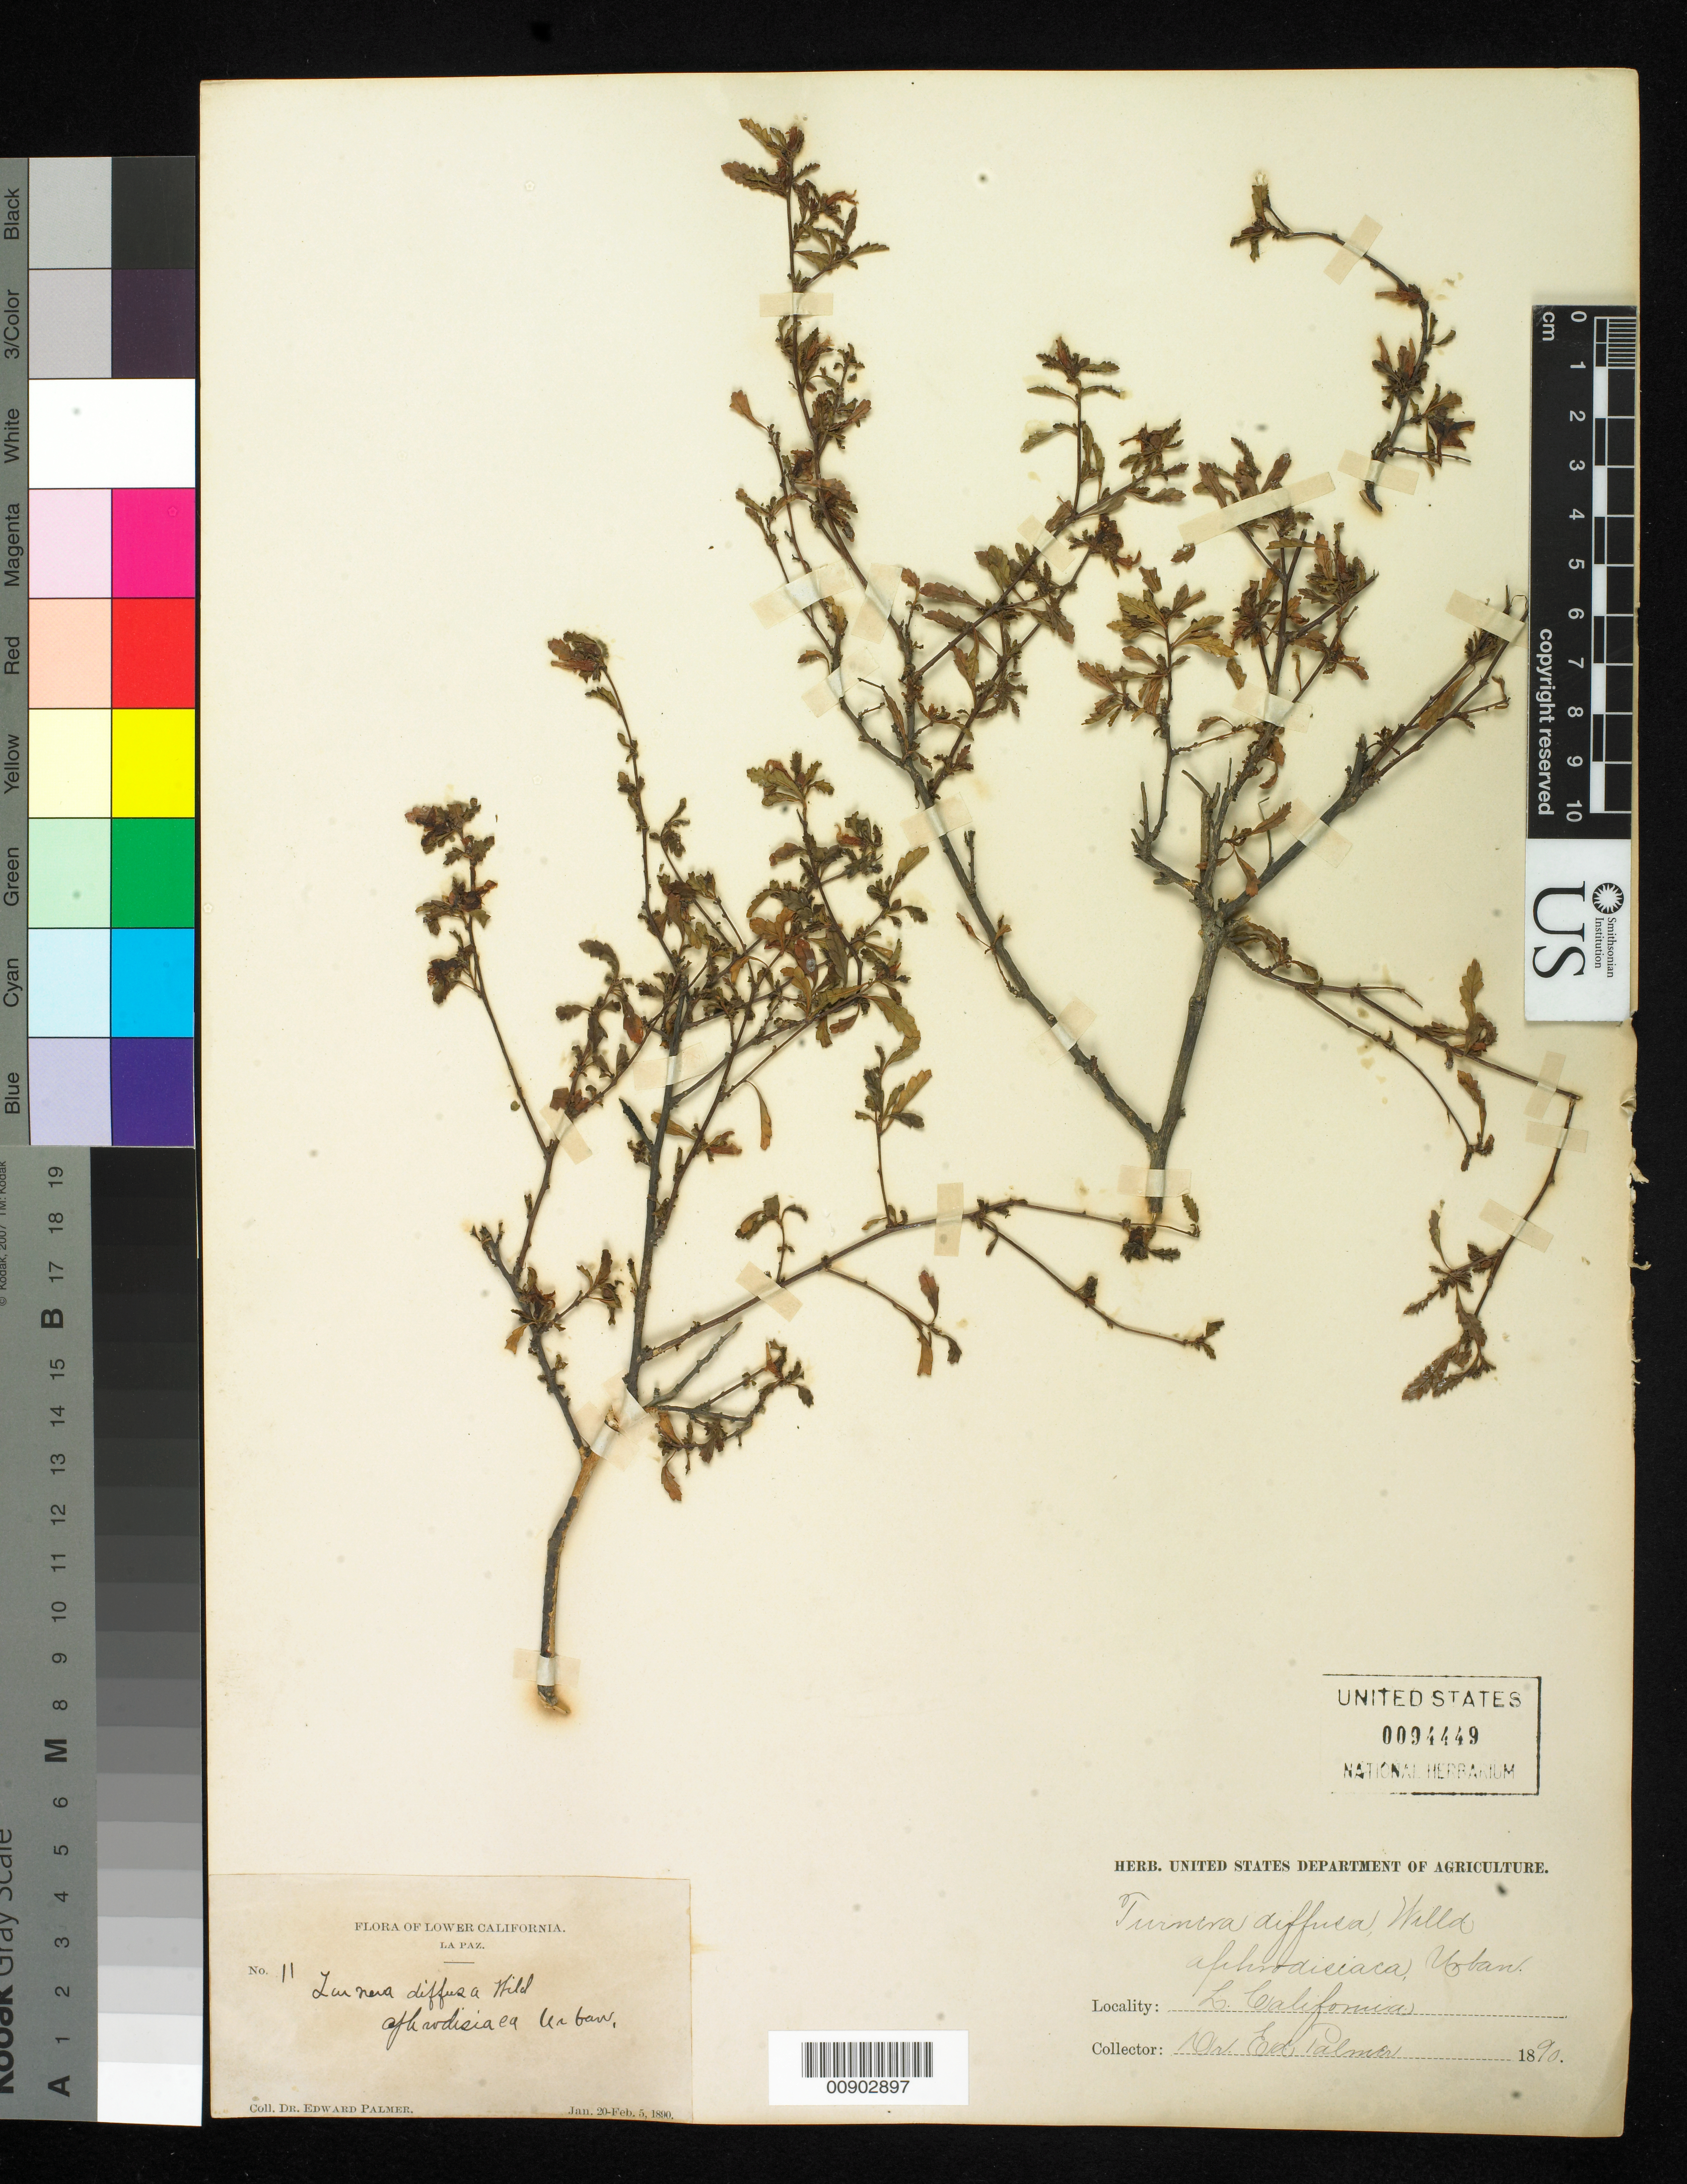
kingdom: Plantae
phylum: Tracheophyta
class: Magnoliopsida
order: Malpighiales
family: Turneraceae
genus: Turnera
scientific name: Turnera diffusa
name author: Willd. ex Schult.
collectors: E. Palmer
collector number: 11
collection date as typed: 20 Jan 1890 to 05 Feb 1890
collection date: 1890-01-20/1890-02-05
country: Mexico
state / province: Baja California Sur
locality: La Paz, Baja California Sur.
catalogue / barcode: US 94449